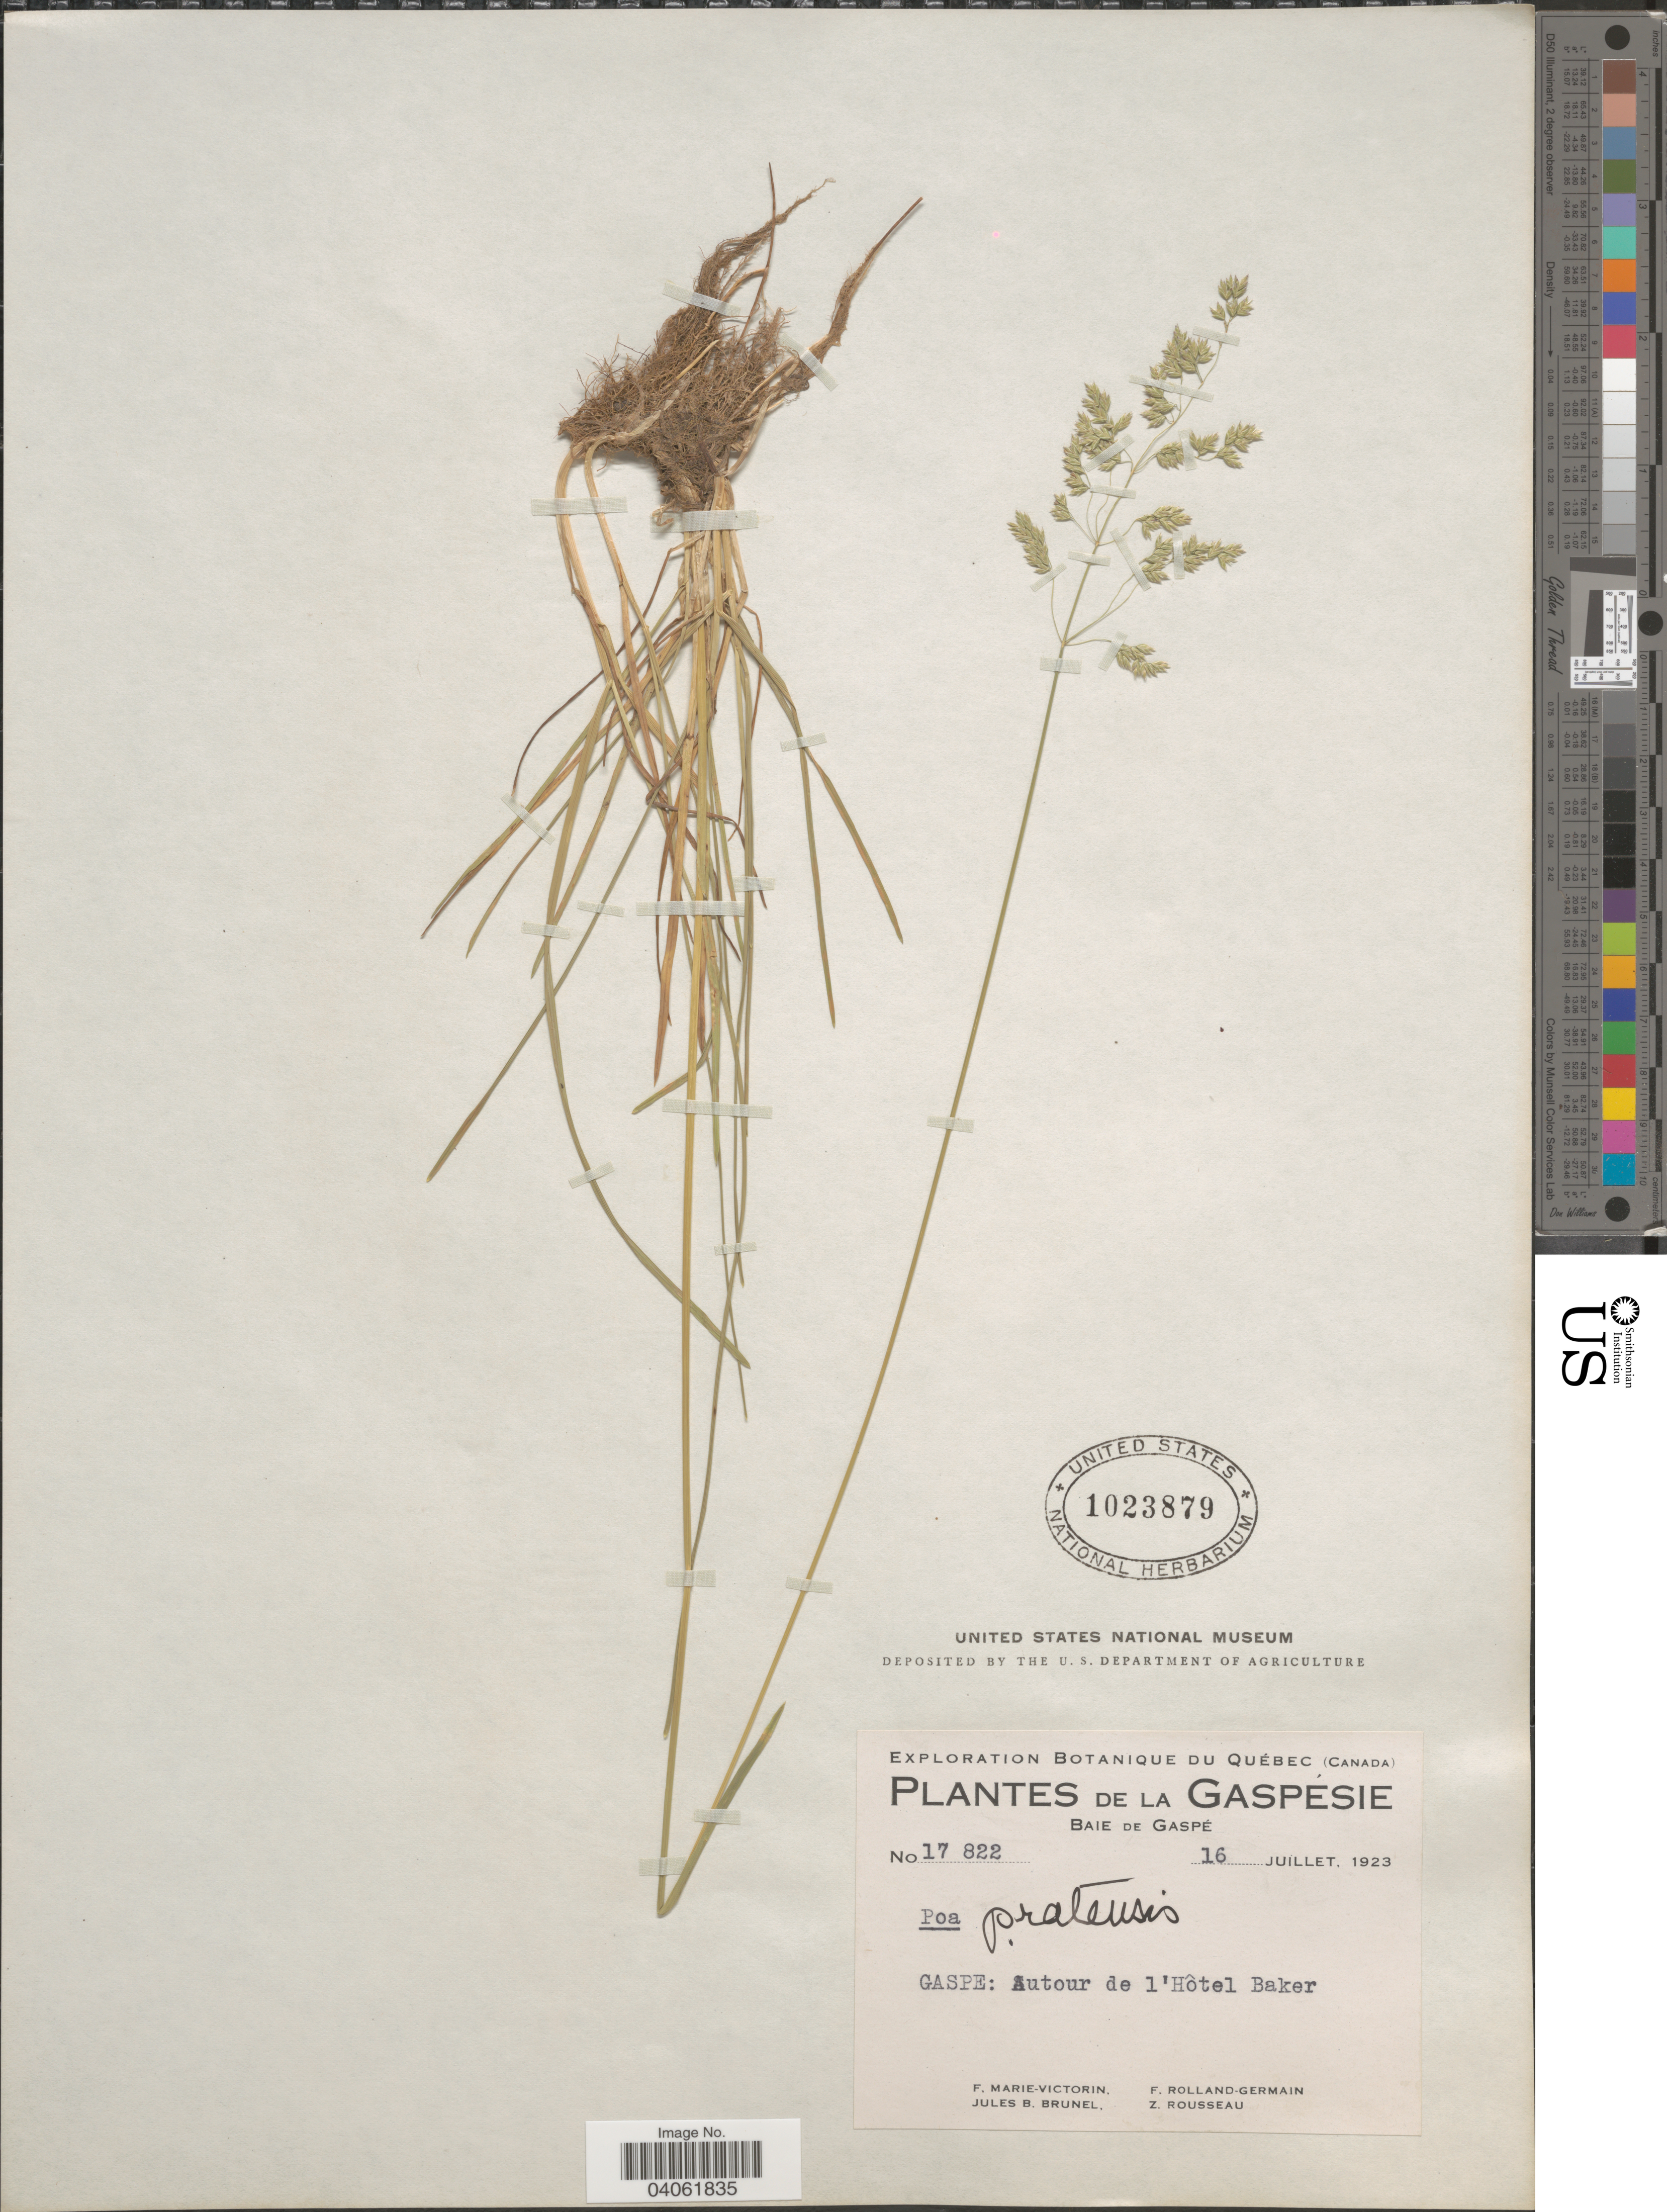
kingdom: Plantae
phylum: Tracheophyta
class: Liliopsida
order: Poales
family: Poaceae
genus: Poa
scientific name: Poa pratensis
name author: L.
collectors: F. Marie-Victorin, J. Brunel, Rolland-Germain & Z. Rousseau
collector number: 17822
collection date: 1923-07-16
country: Canada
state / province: Quebec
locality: La Gaspésie. Baie de Gaspé. Gaspe: Autour de l'Hôtel Baker.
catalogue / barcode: US 1023879